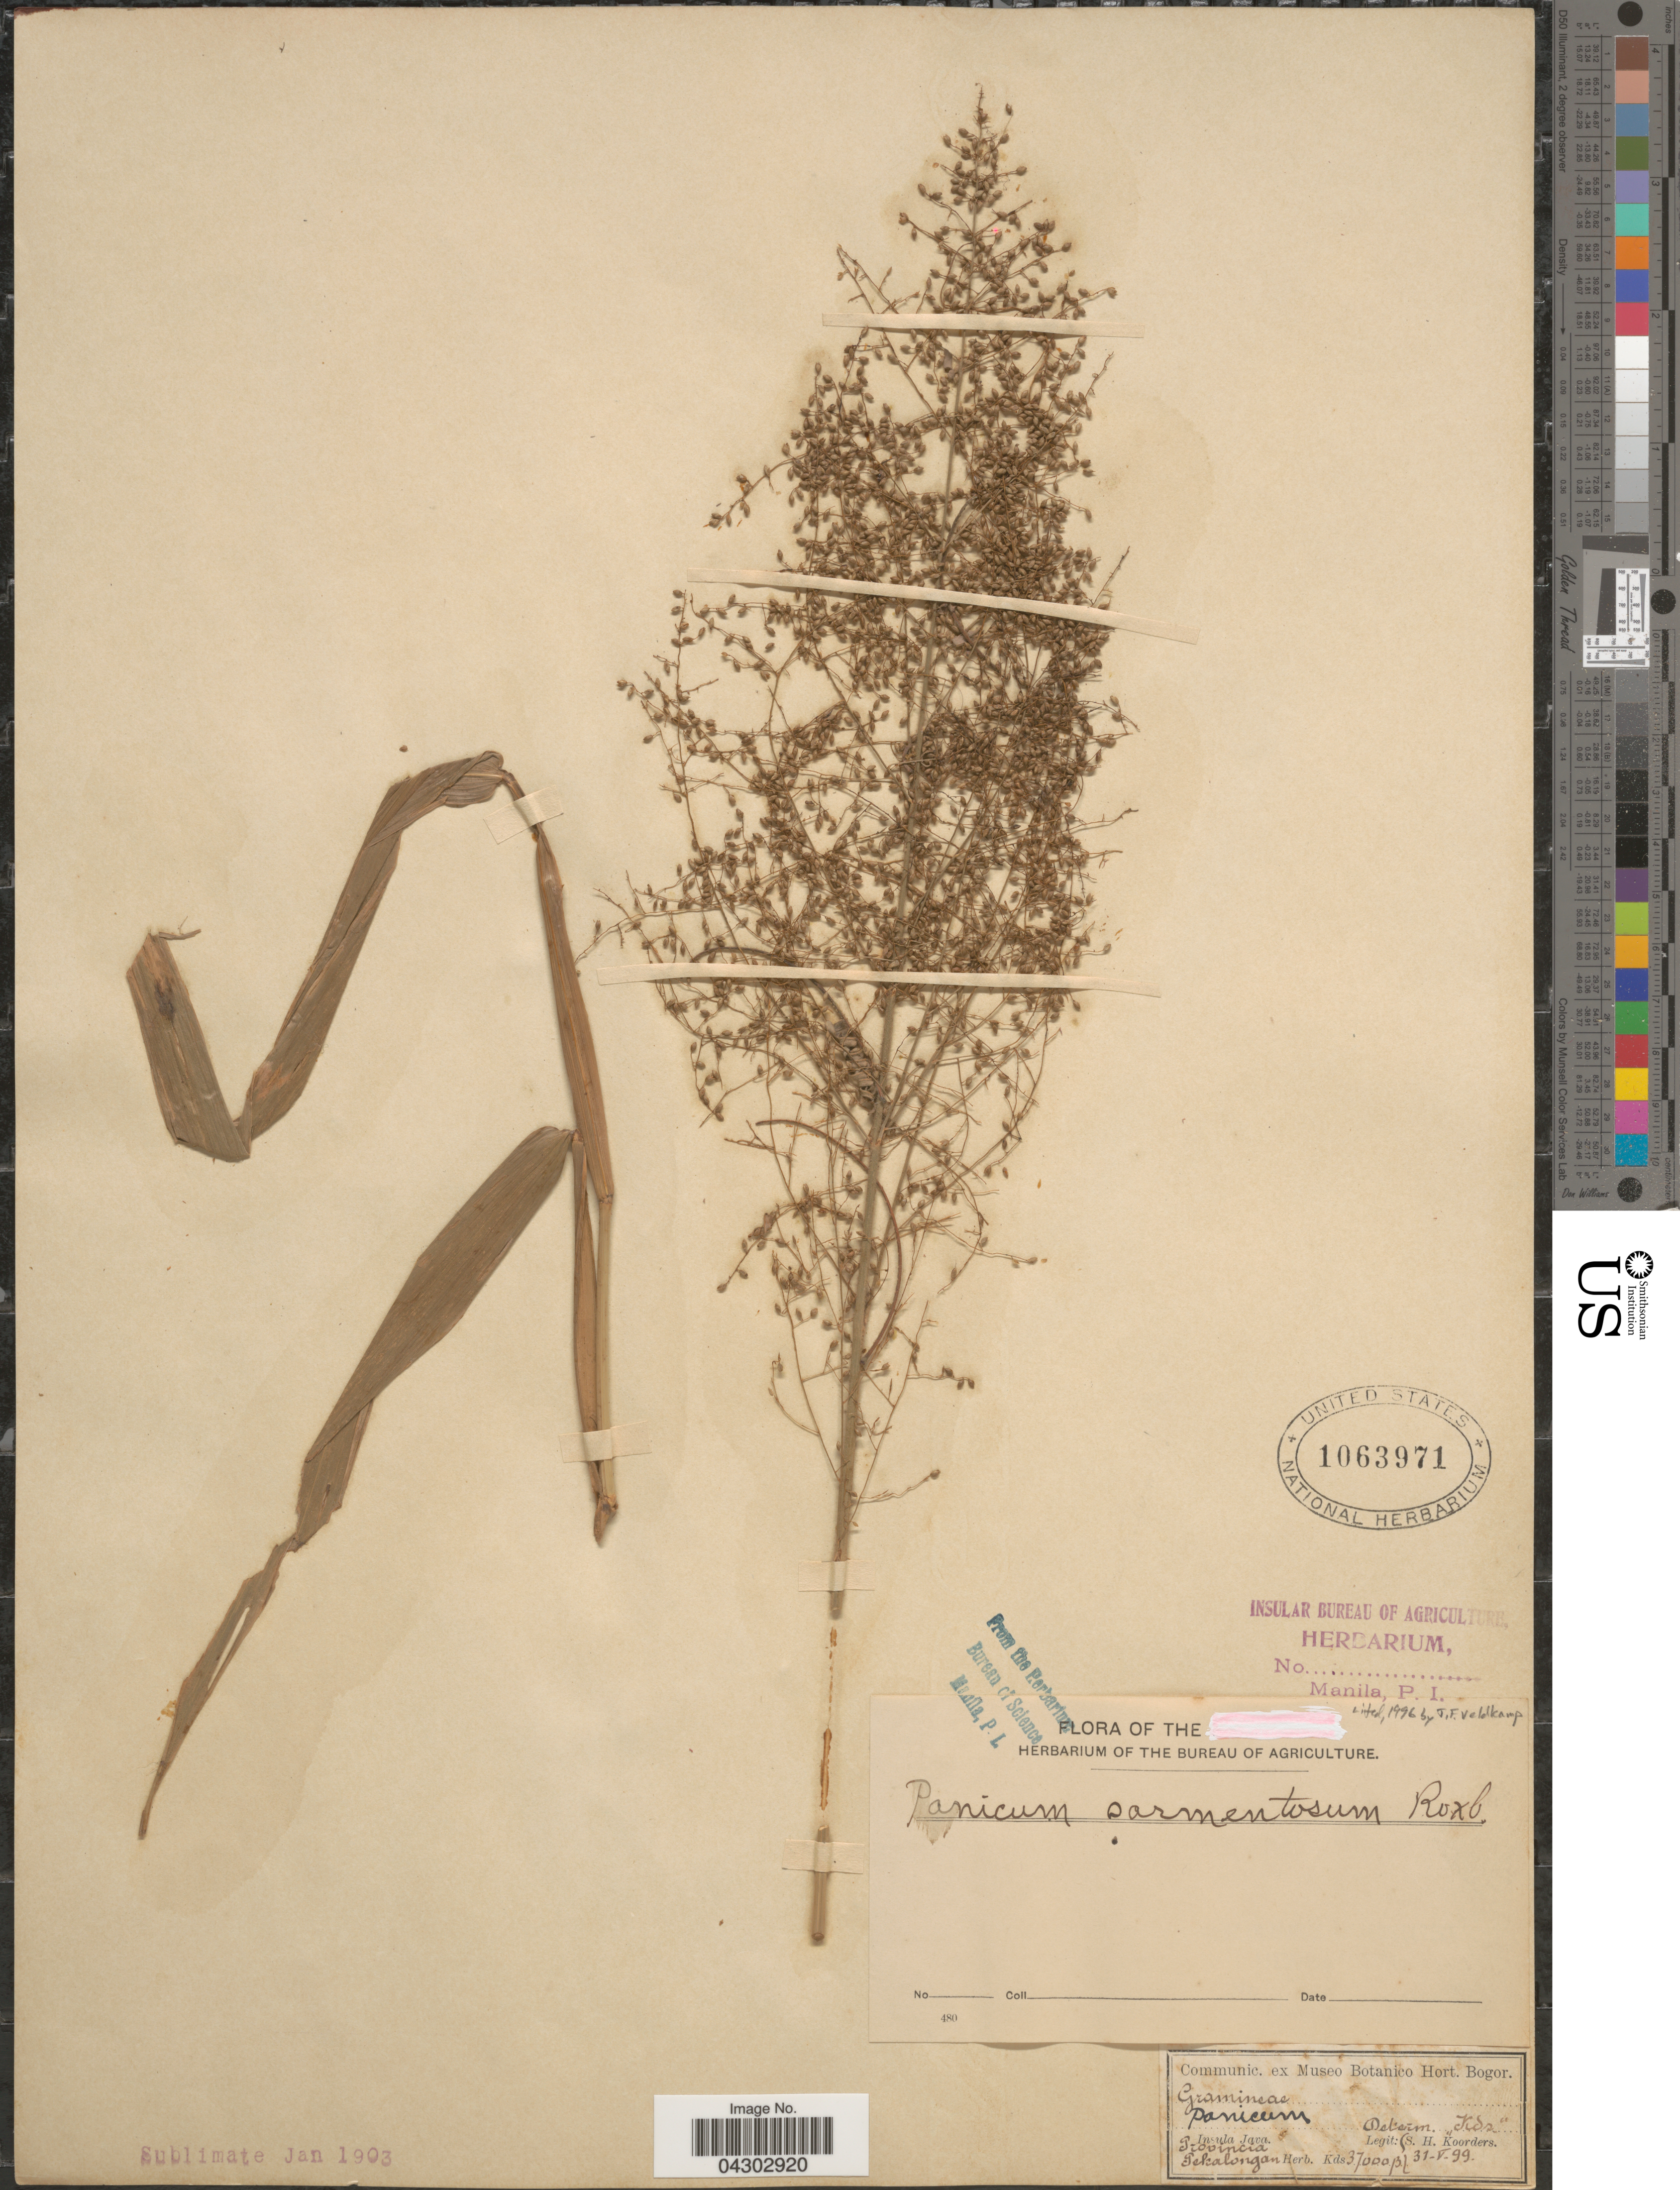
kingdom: Plantae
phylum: Tracheophyta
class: Liliopsida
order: Poales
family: Poaceae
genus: Panicum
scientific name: Panicum sarmentosum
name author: Roxb.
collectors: S. H. Koorders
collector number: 37000B?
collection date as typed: Transcribed d/m/y: 31/5/99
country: Indonesia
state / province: Java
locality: Insula Java. Provincia Tekalongan.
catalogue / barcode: US 1063971